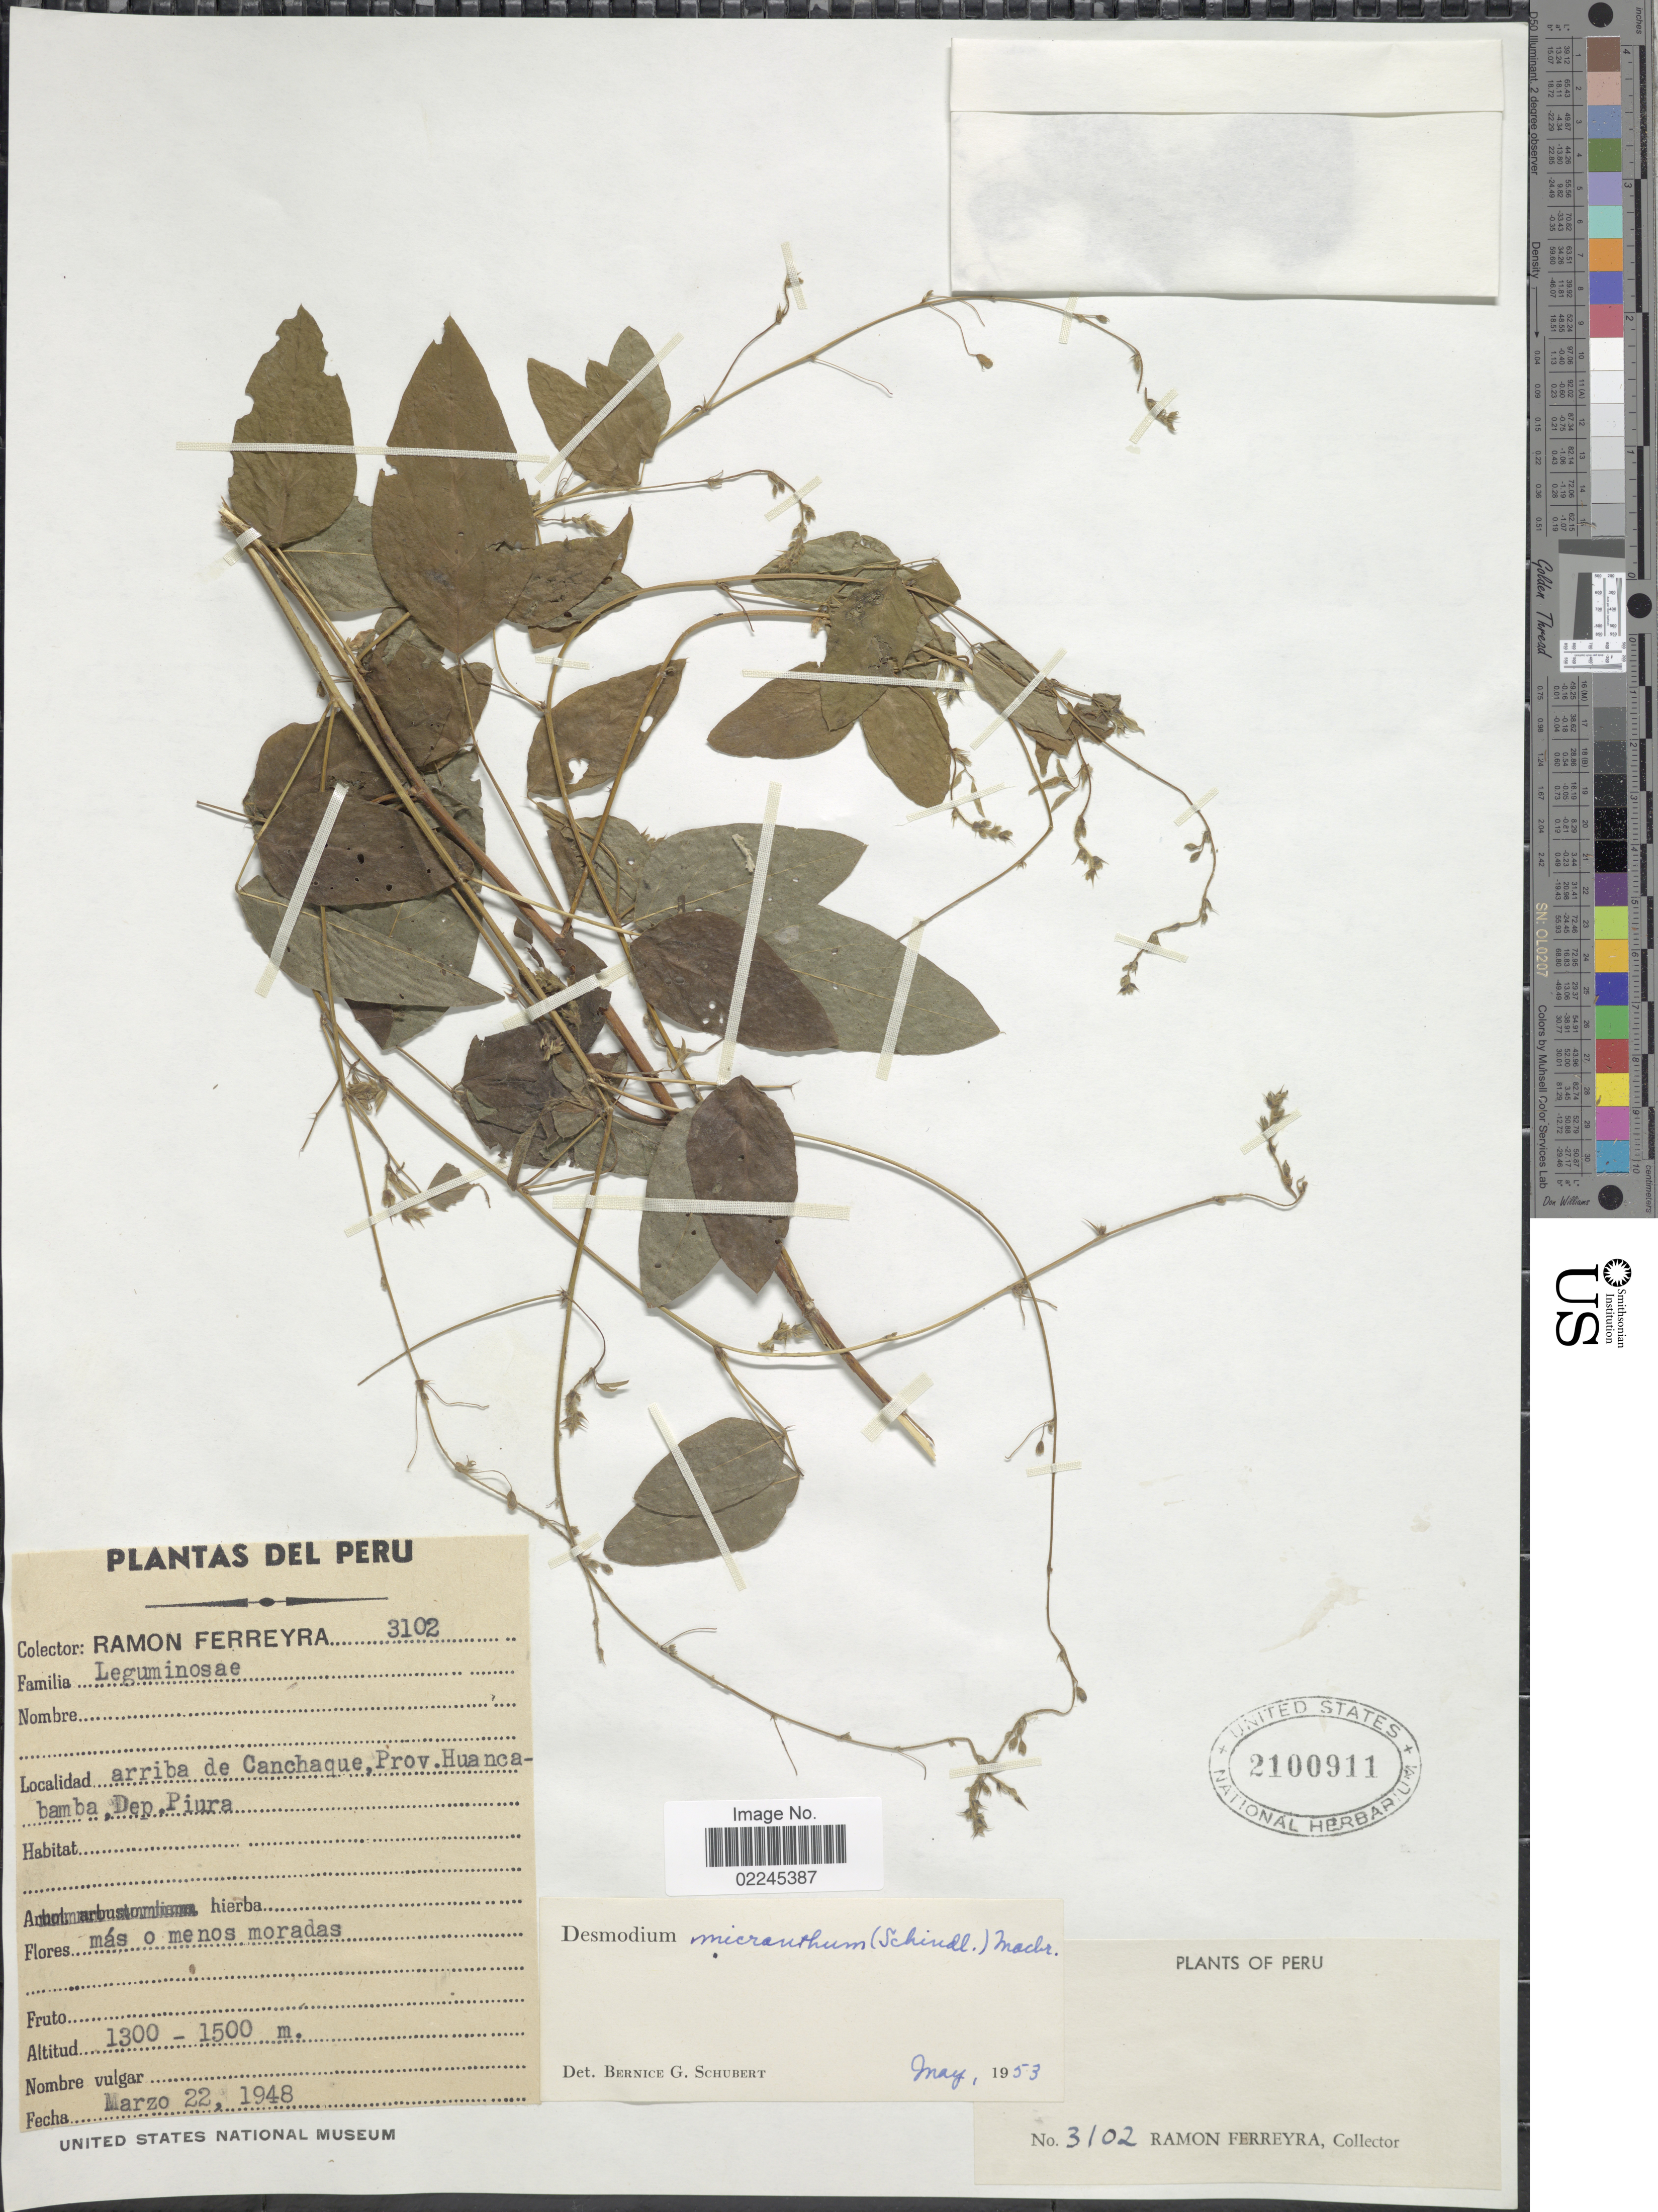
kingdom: Plantae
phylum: Tracheophyta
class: Magnoliopsida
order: Fabales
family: Fabaceae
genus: Desmodium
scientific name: Desmodium micranthum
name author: J.F. Macbr.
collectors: R. A. Ferreyra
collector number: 3102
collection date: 1948-03-22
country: Peru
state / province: Huancavelica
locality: Arriba de Canchaque, Dep. Piura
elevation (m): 1300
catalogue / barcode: US 2100911